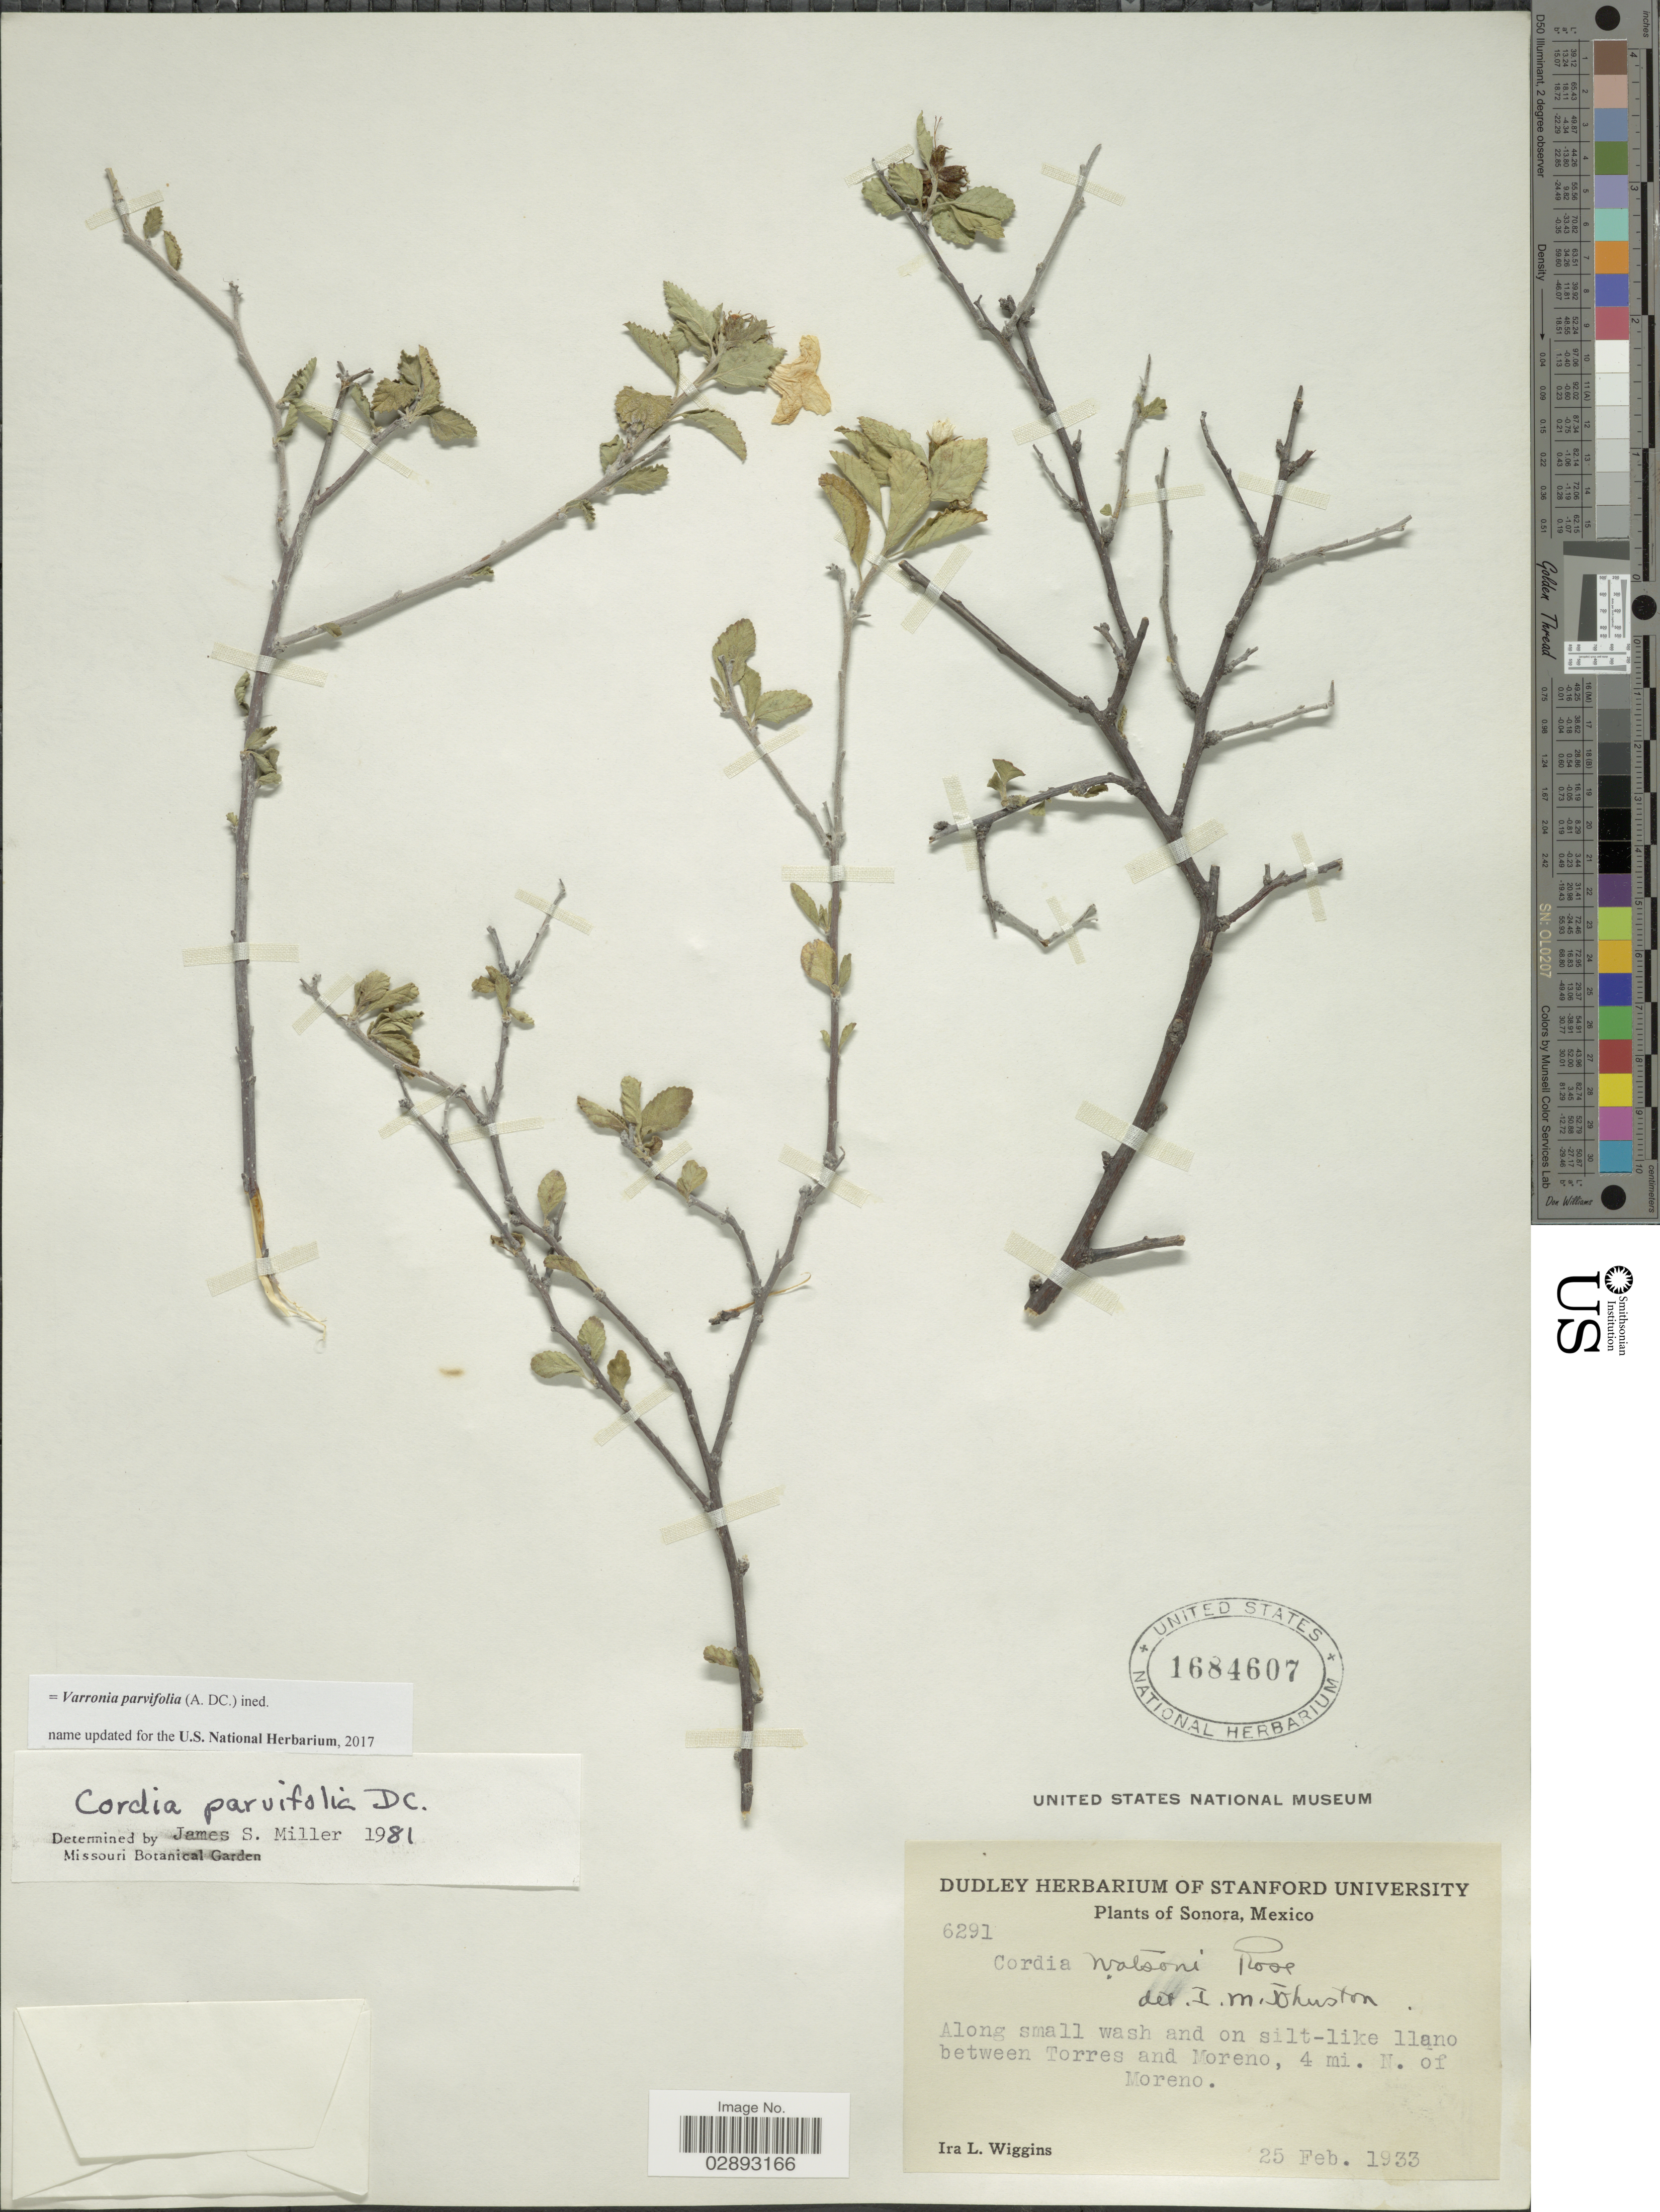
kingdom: Plantae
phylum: Tracheophyta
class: Magnoliopsida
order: Boraginales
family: Cordiaceae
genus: Varronia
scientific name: Varronia parvifolia (A. DC.) ined.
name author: (A. DC.)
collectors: I. L. Wiggins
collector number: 6291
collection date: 1933-02-25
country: Mexico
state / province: Sonora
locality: Along small wash and on silt-like llano between Torres and Moreno, 4 mi. N. of Moreno.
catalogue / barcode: US 1684607